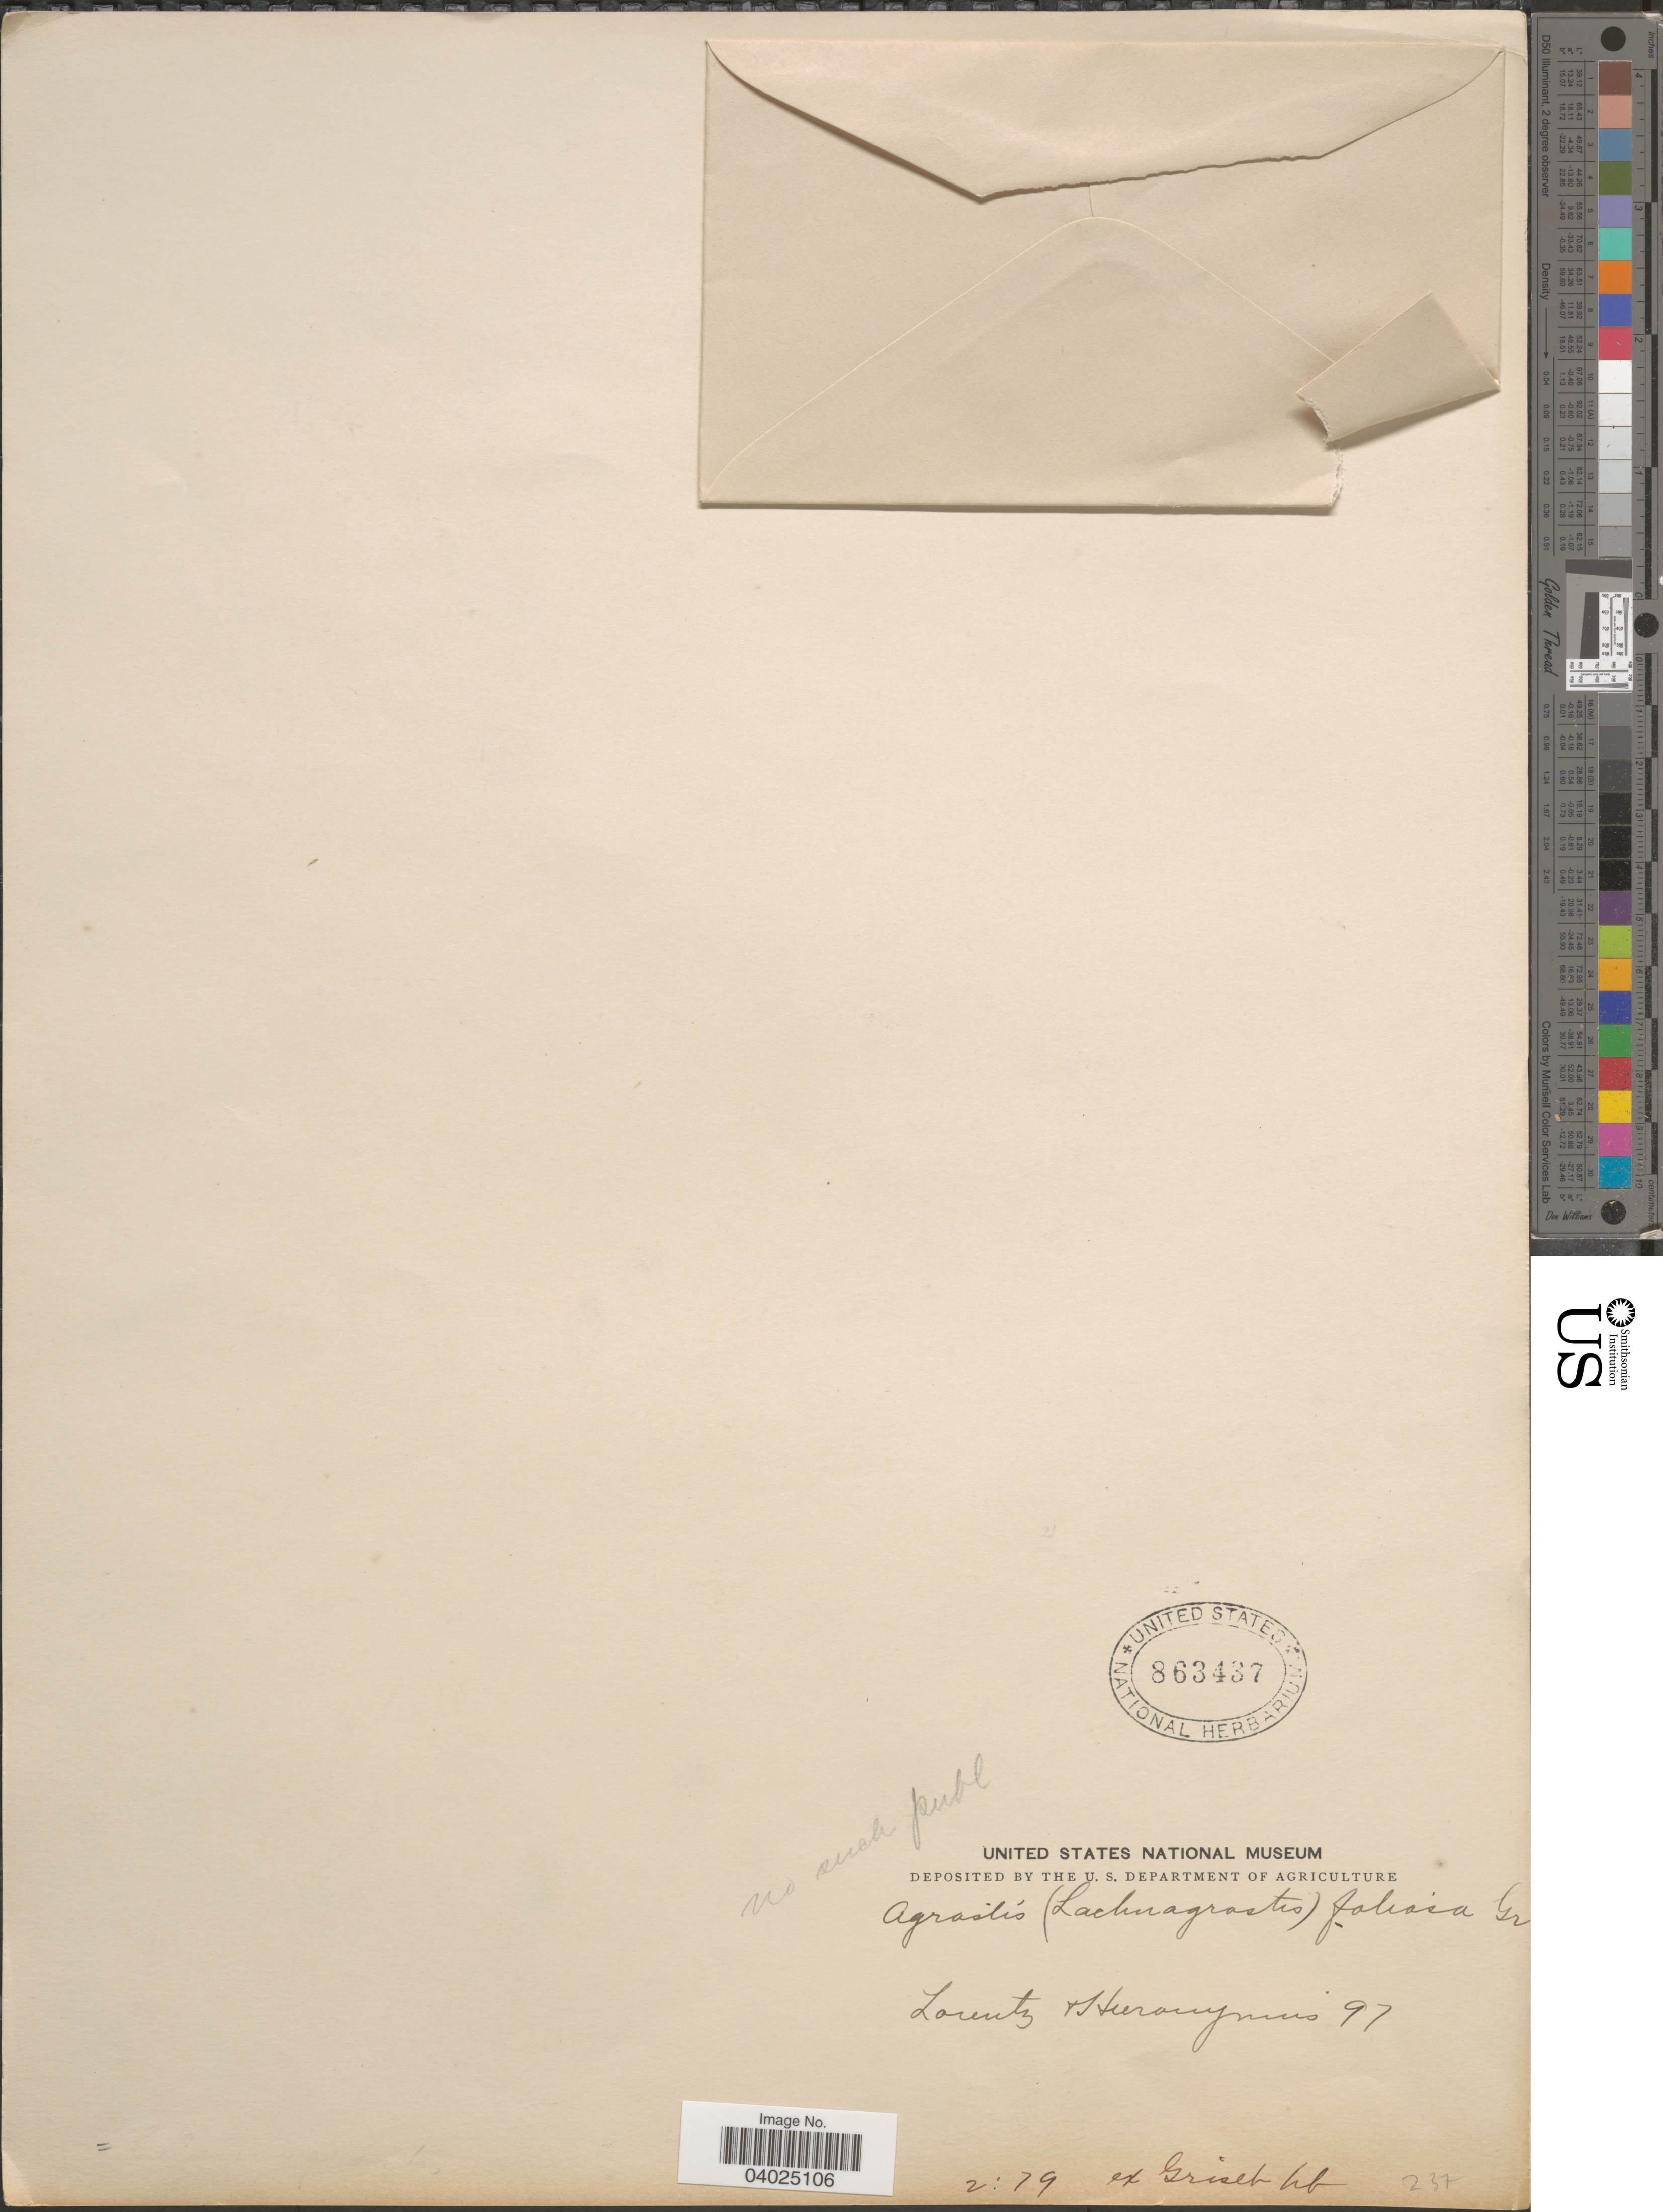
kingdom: Plantae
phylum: Tracheophyta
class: Liliopsida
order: Poales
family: Poaceae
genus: Agrostis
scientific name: Agrostis sp.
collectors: -. Lorentz & -. Hieronymus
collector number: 97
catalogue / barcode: US 863437